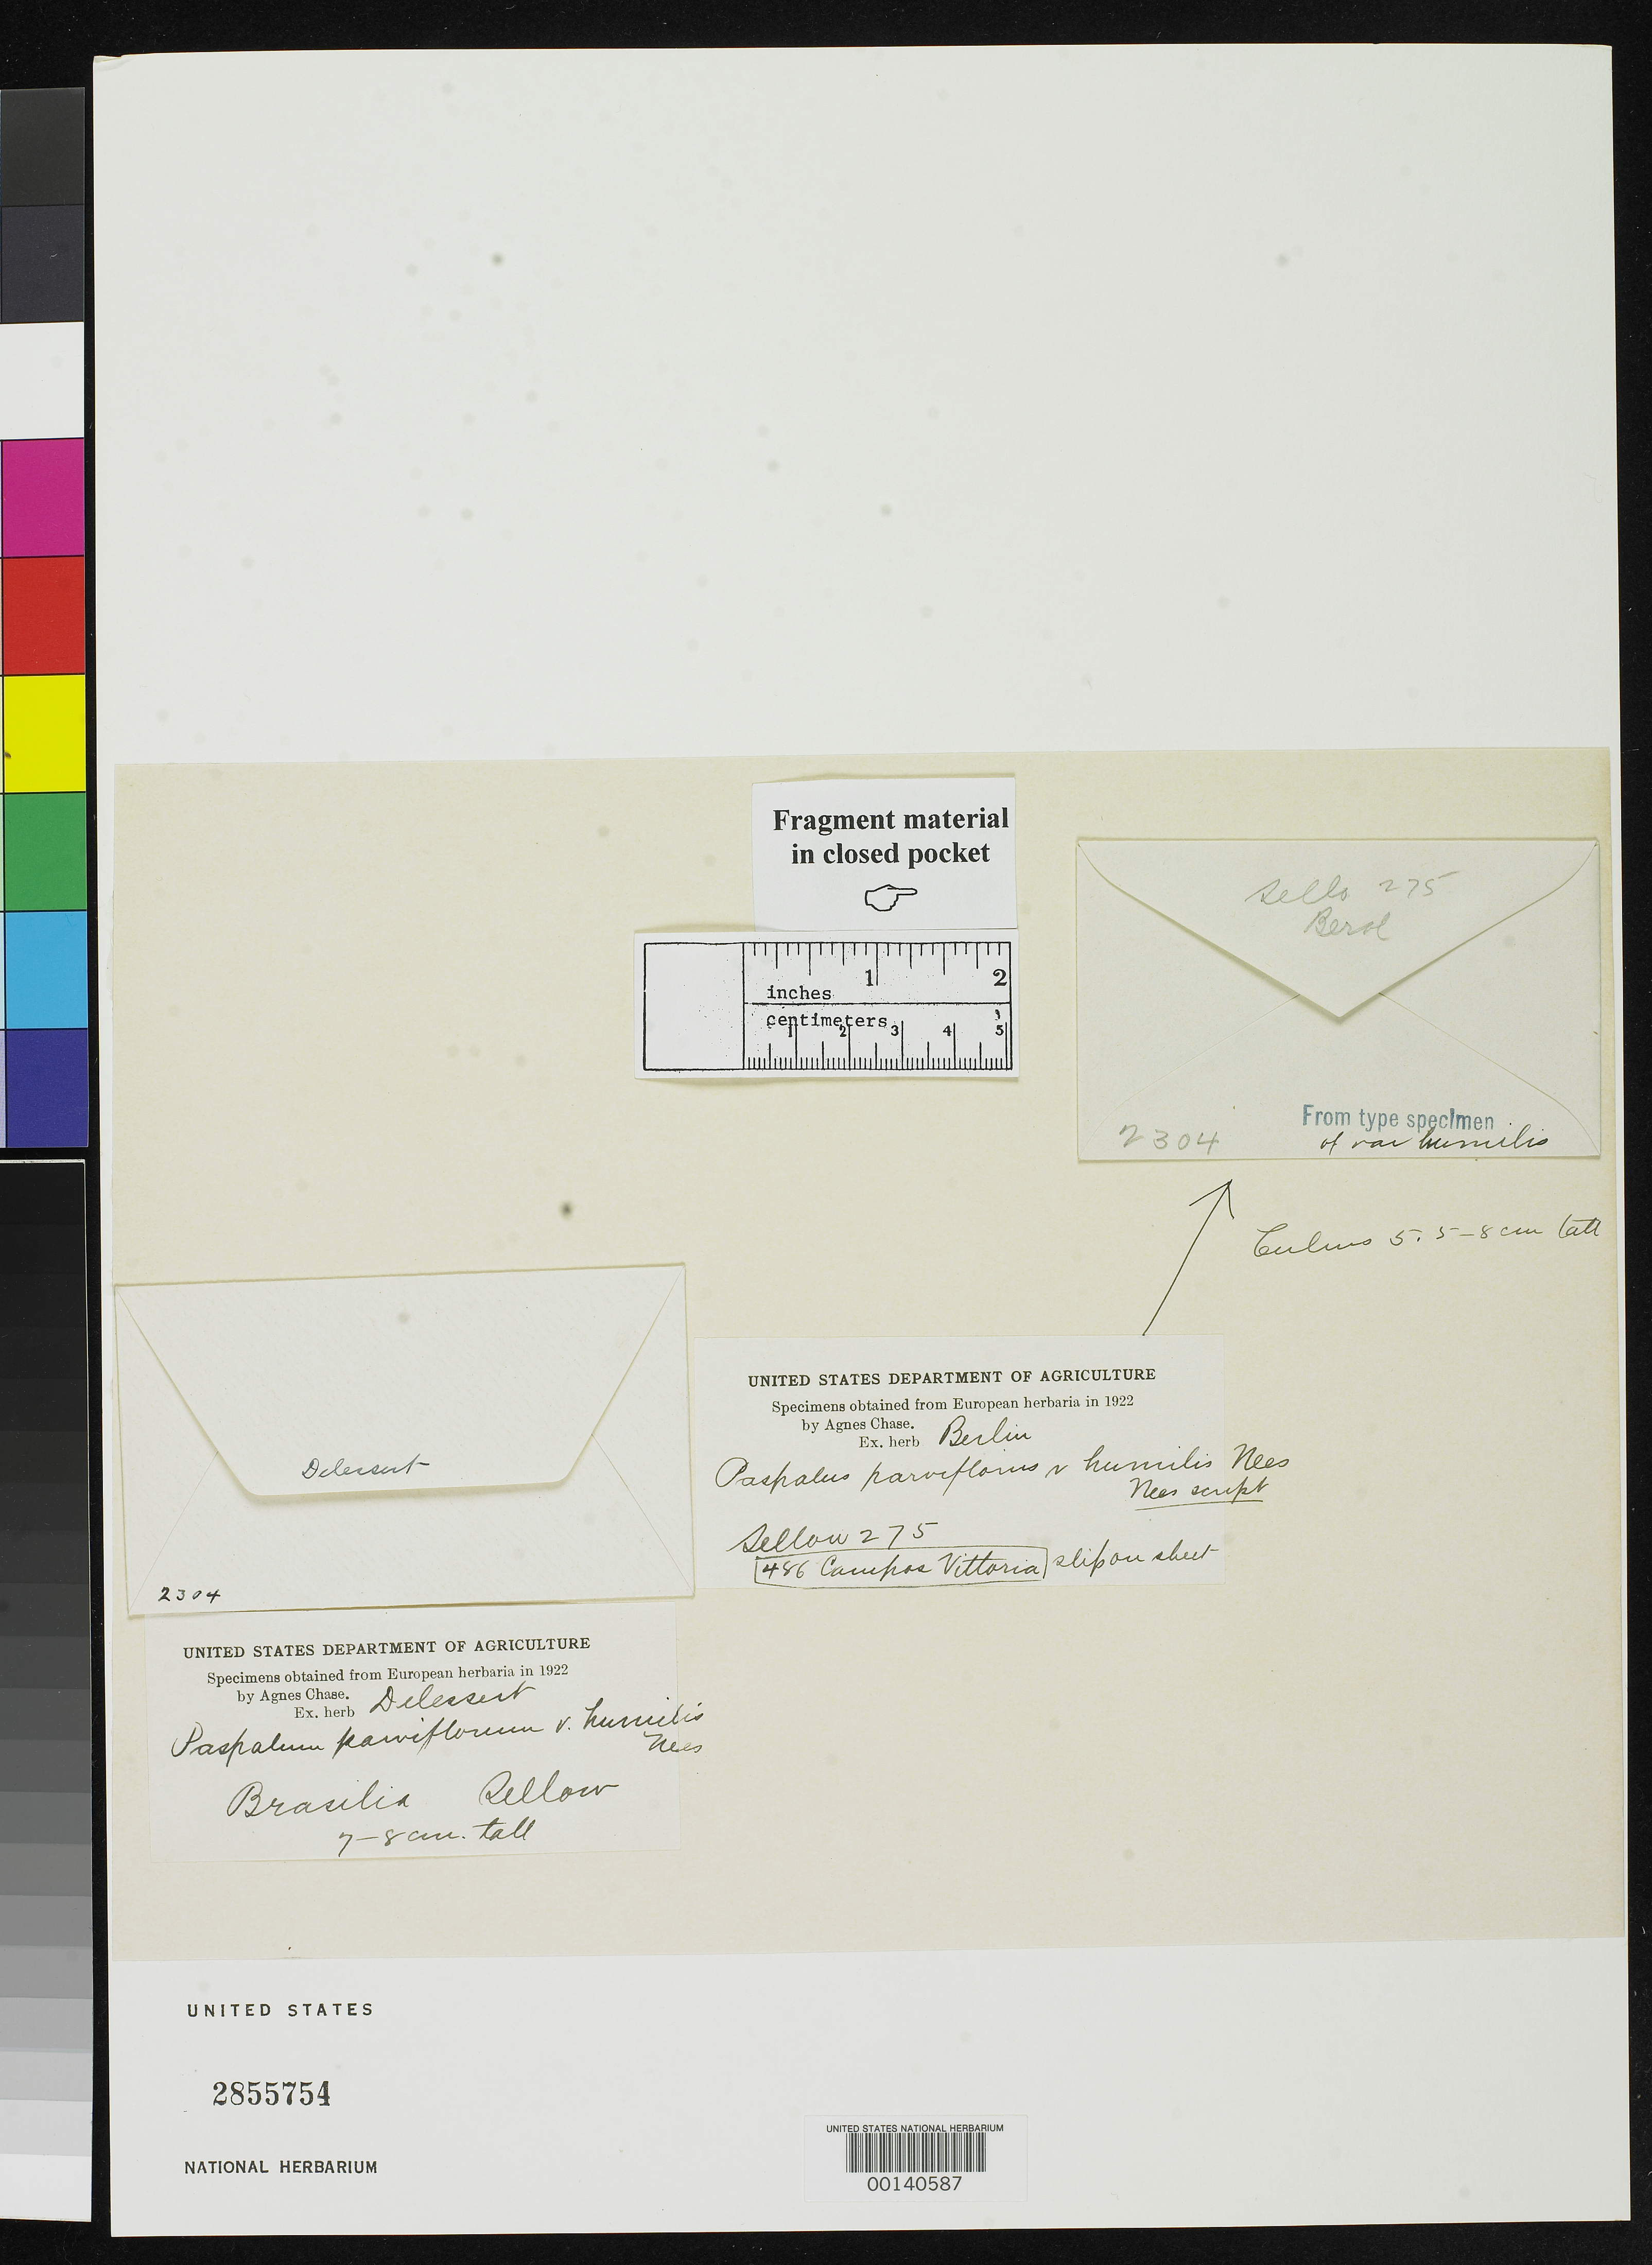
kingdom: Plantae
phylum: Tracheophyta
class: Liliopsida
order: Poales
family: Poaceae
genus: Paspalum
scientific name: Paspalum parviflorum var. humilis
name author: Nees ex Döll in Mart.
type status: Type Fragment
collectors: F. Sellow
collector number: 275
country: Brazil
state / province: Bahia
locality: Victoria.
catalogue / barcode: US 2855754